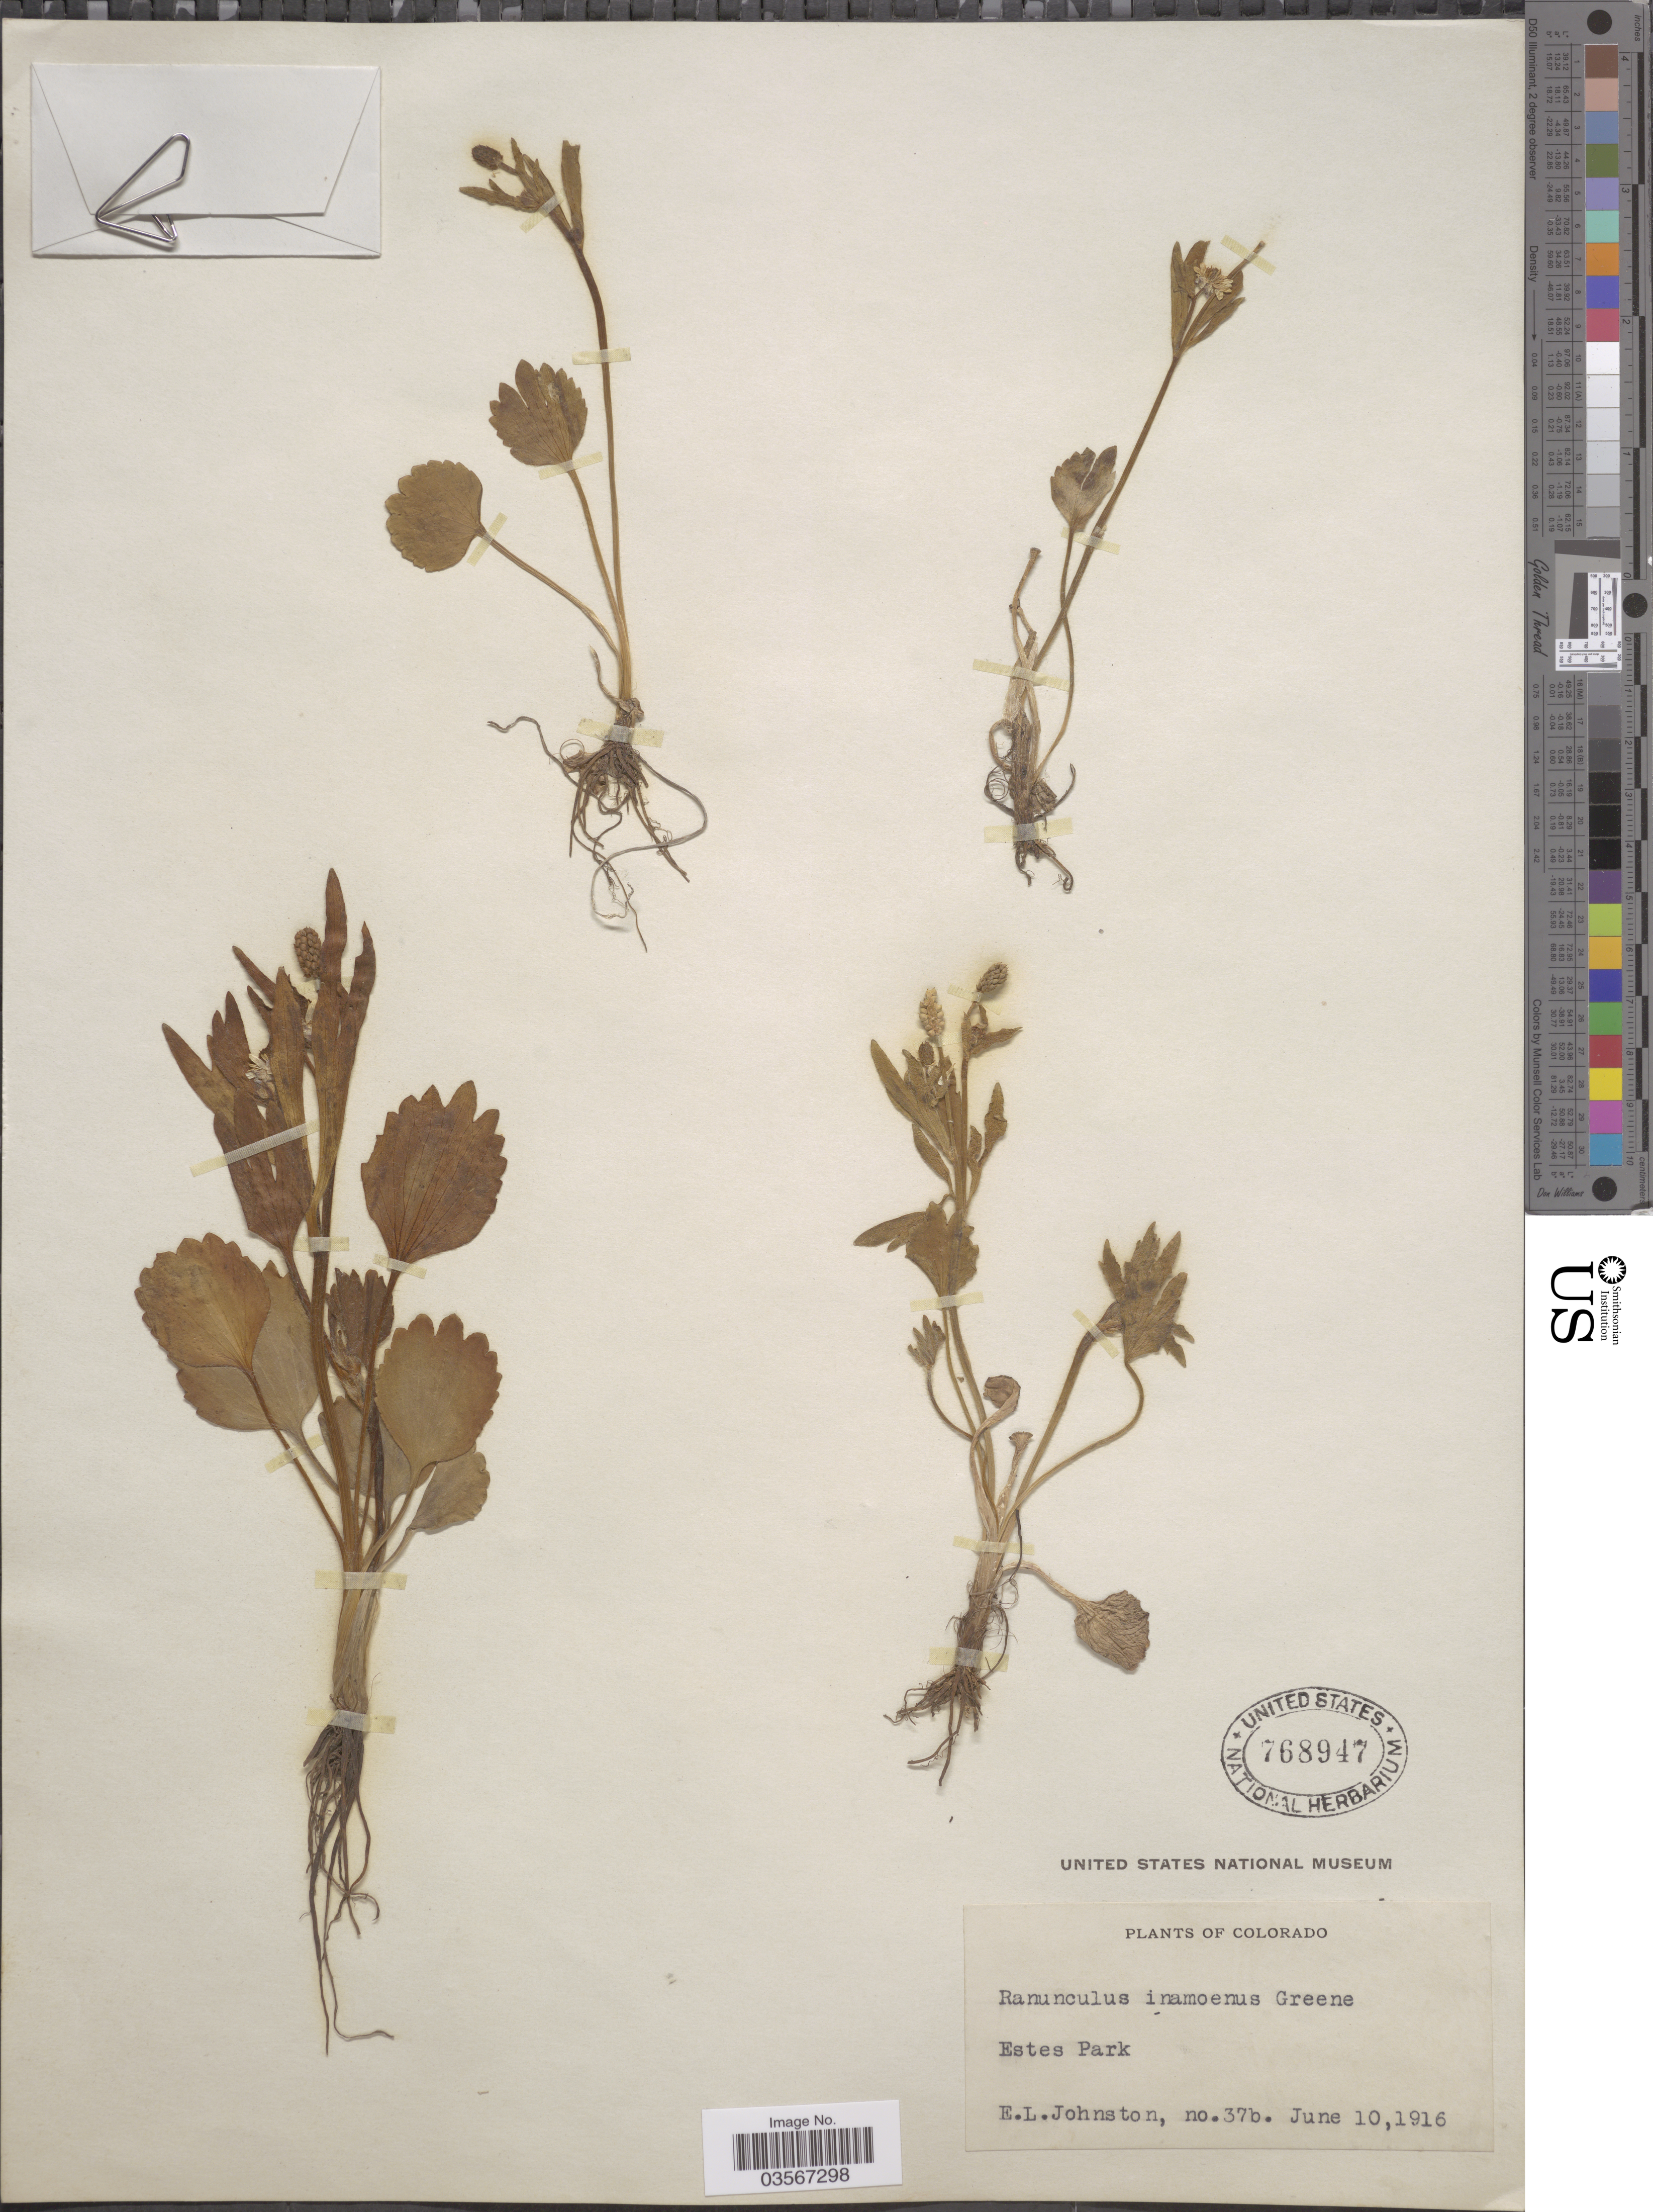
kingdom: Plantae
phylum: Tracheophyta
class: Magnoliopsida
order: Ranunculales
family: Ranunculaceae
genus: Ranunculus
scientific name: Ranunculus inamoenus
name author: Greene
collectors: E. L. Johnston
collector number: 37b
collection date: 1916-06-10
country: United States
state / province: Colorado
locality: Estes Park.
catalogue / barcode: US 768947